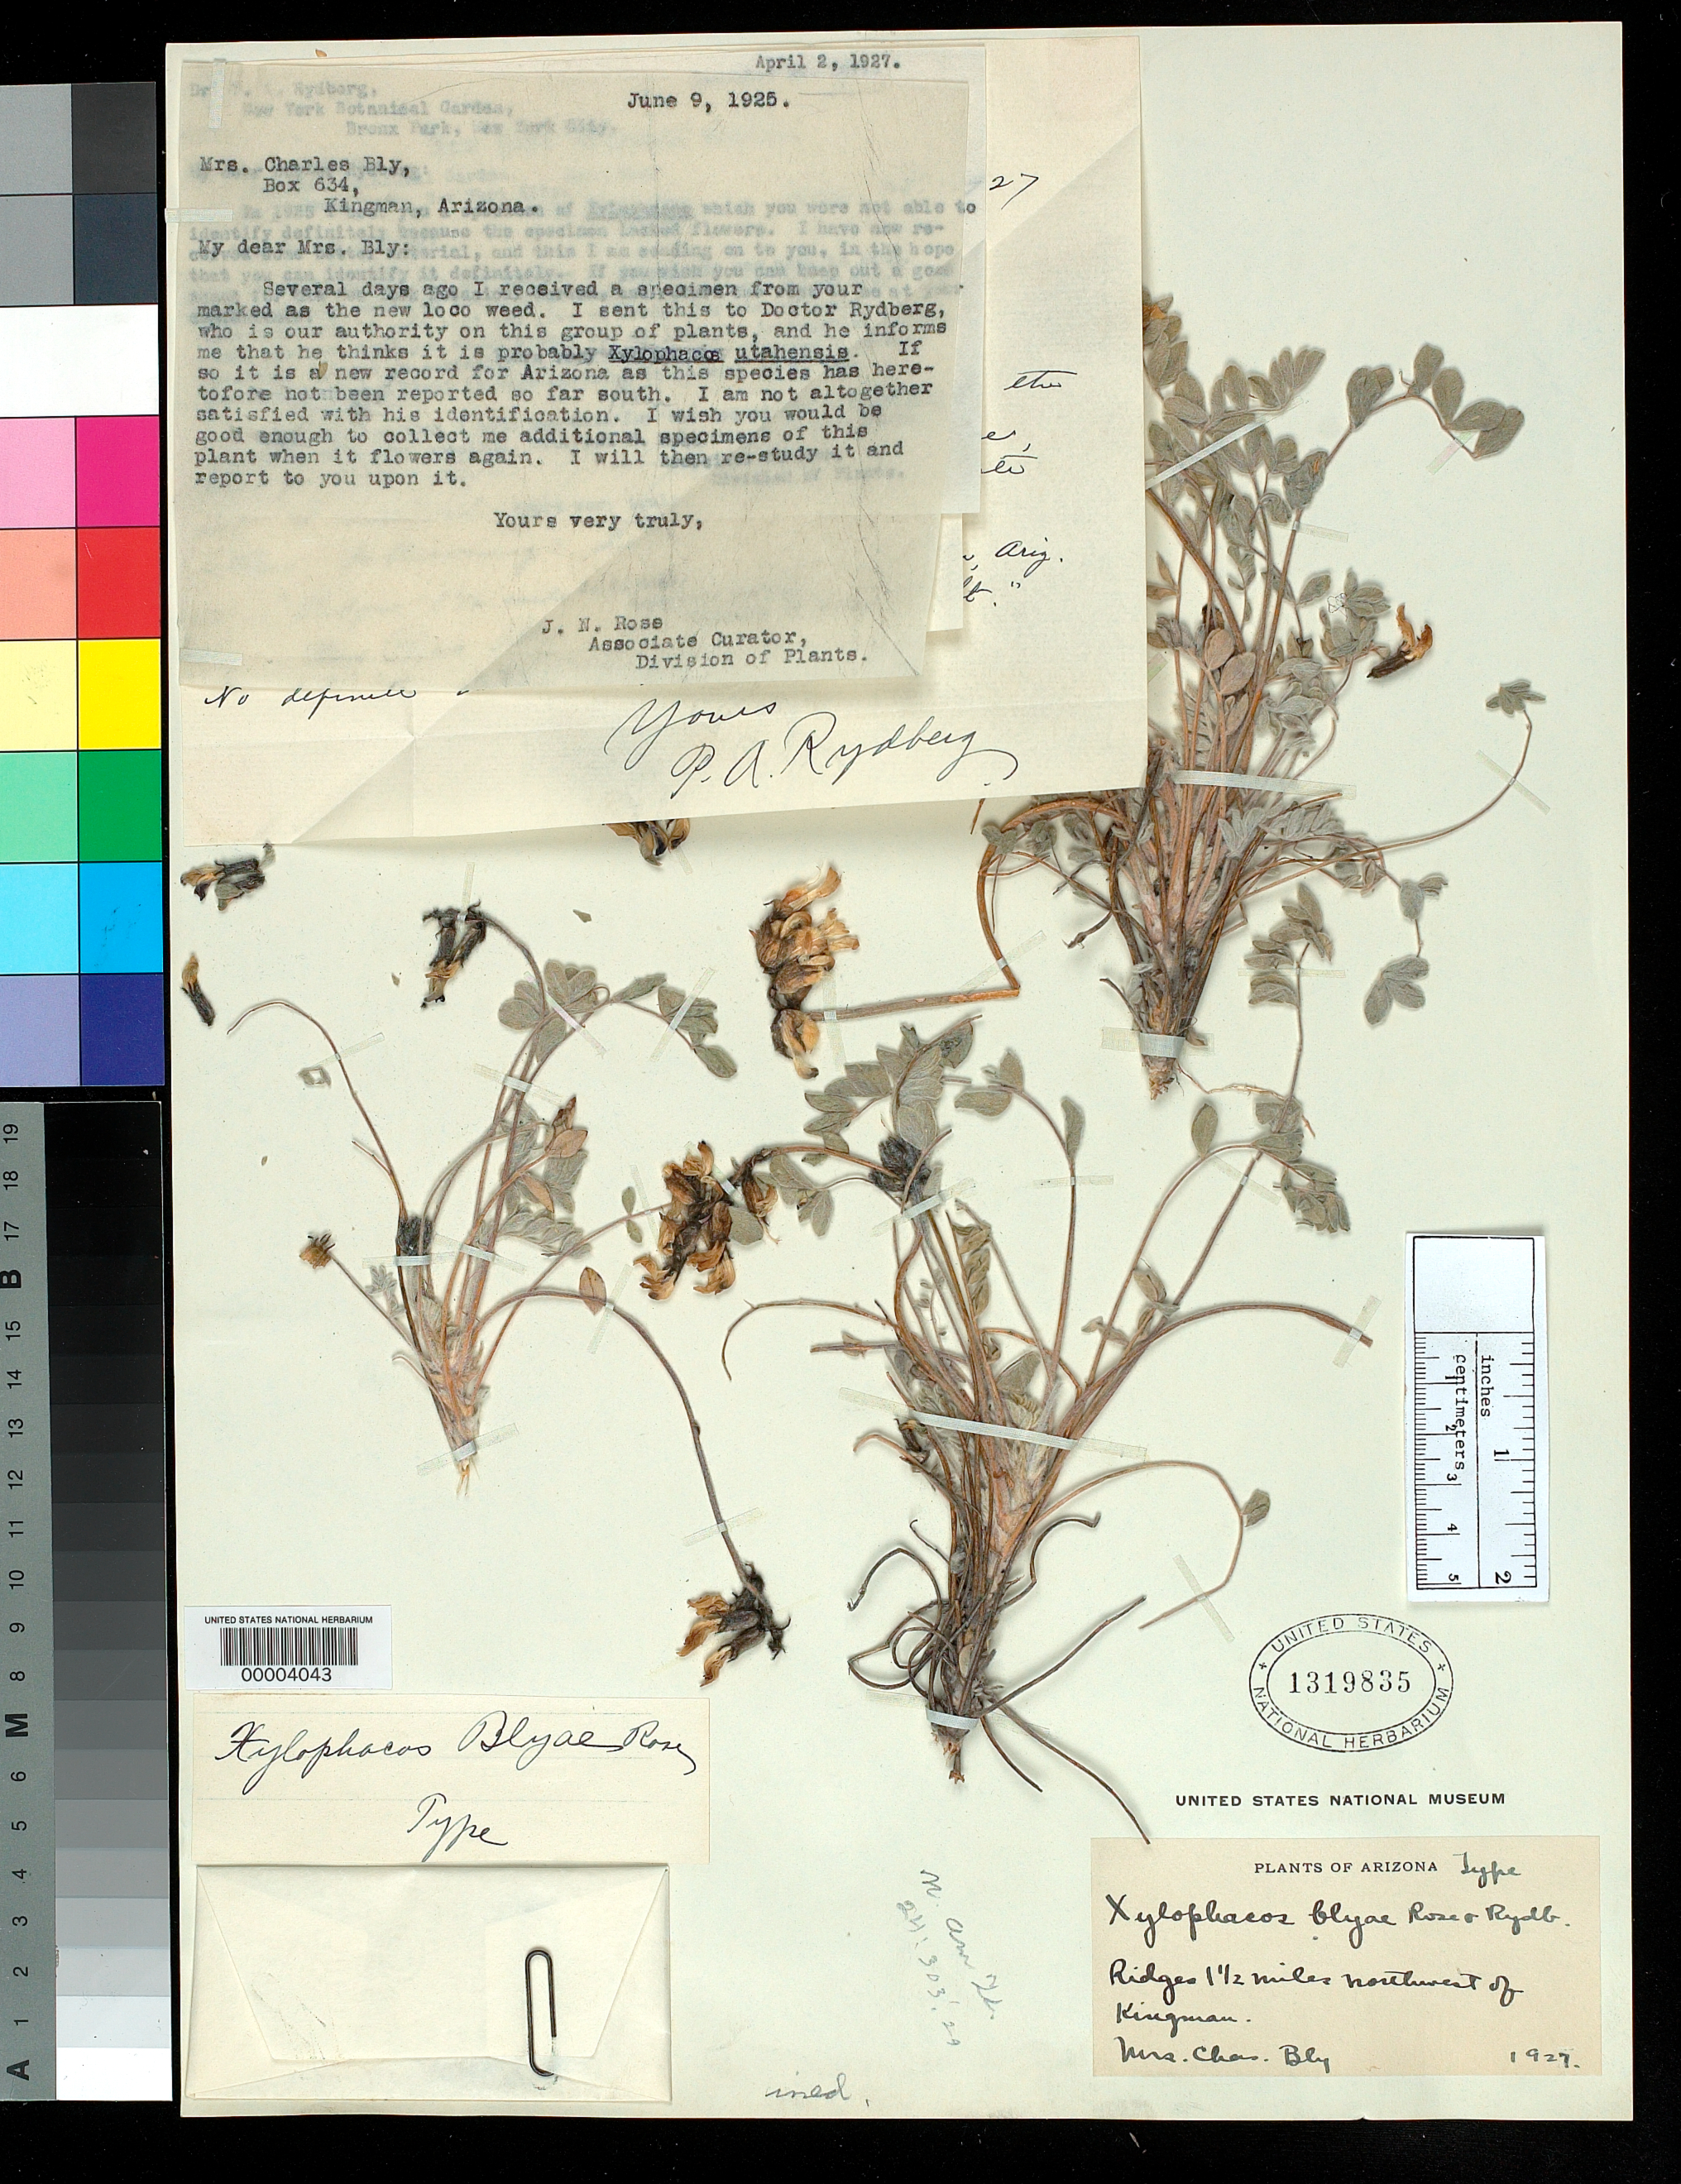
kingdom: Plantae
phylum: Tracheophyta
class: Magnoliopsida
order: Fabales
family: Fabaceae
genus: Xylophacos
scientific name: Xylophacos blyae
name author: Rose ex Rydb.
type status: Holotype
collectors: C. Bly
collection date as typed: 1927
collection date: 1927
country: United States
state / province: Arizona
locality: NW of Kingman; alt. 3500 ft.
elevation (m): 1067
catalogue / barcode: US 1319835